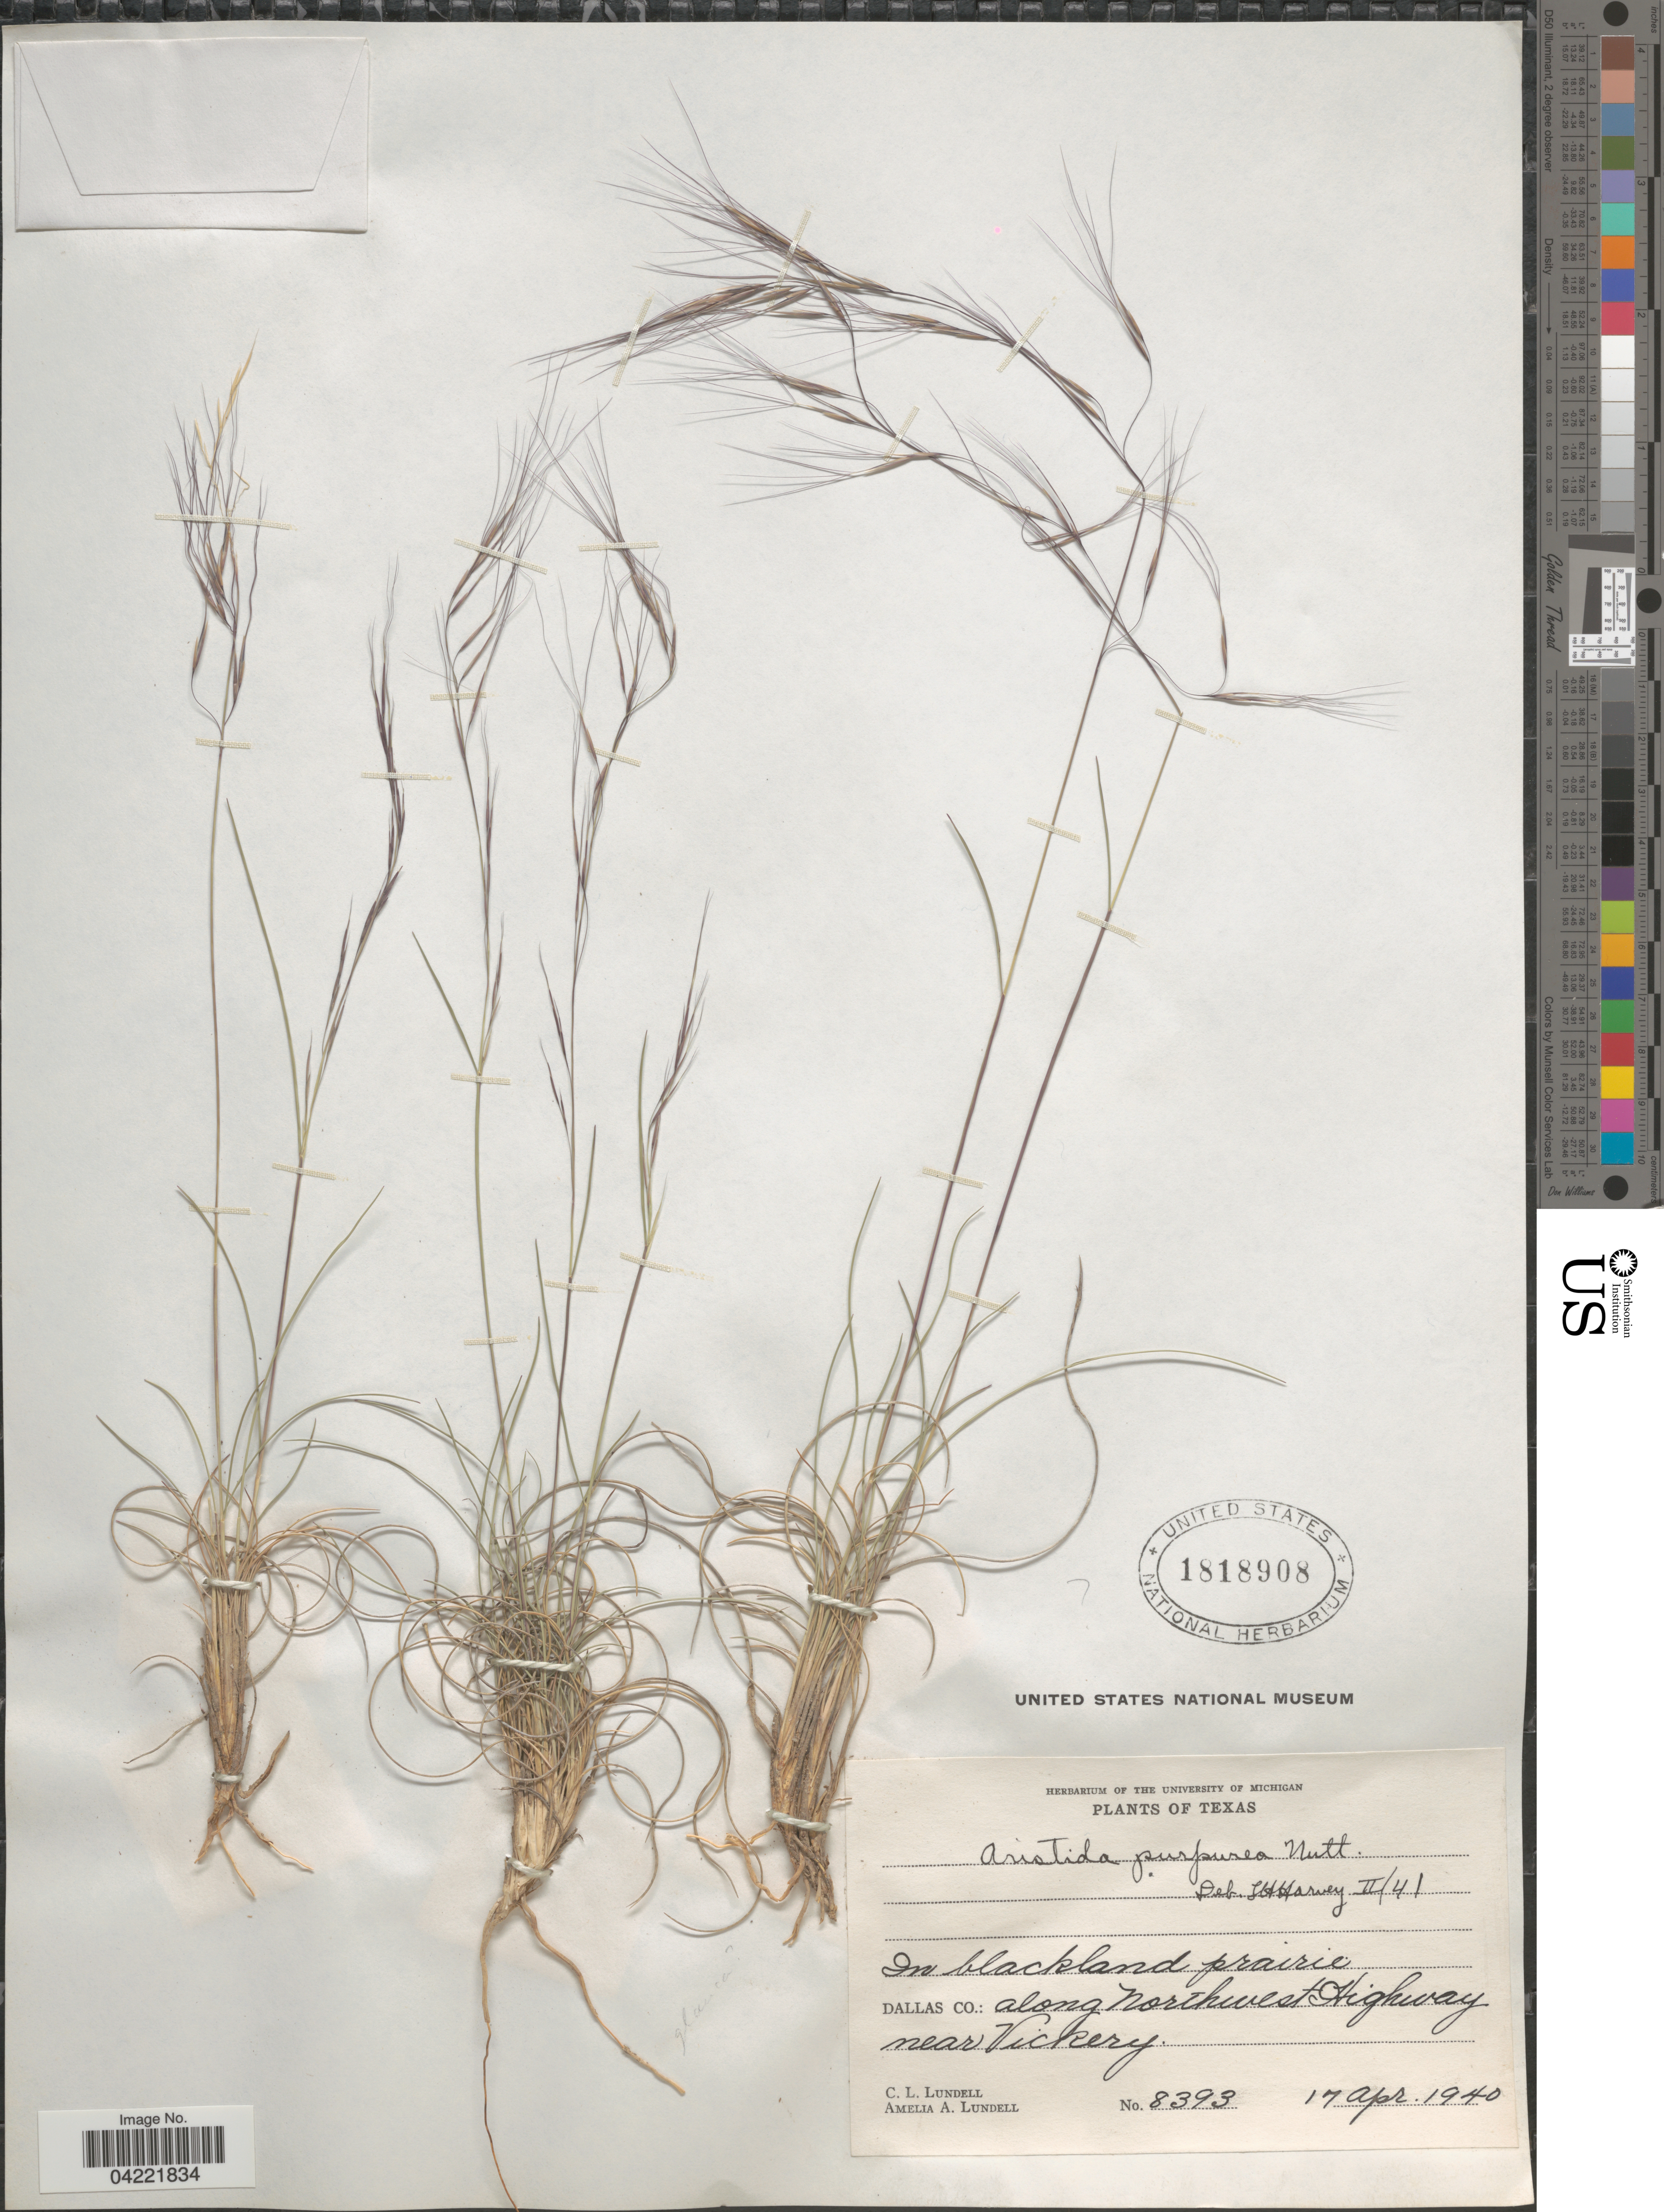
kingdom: Plantae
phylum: Tracheophyta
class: Liliopsida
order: Poales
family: Poaceae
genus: Aristida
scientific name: Aristida purpurea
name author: Nutt.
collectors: C. L. Lundell & A. A. Lundell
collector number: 8393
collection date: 1940-04-17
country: United States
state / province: Texas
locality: In blackland prairie. Dallas Co.: along Northwest Highway near Vickery.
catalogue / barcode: US 1818908